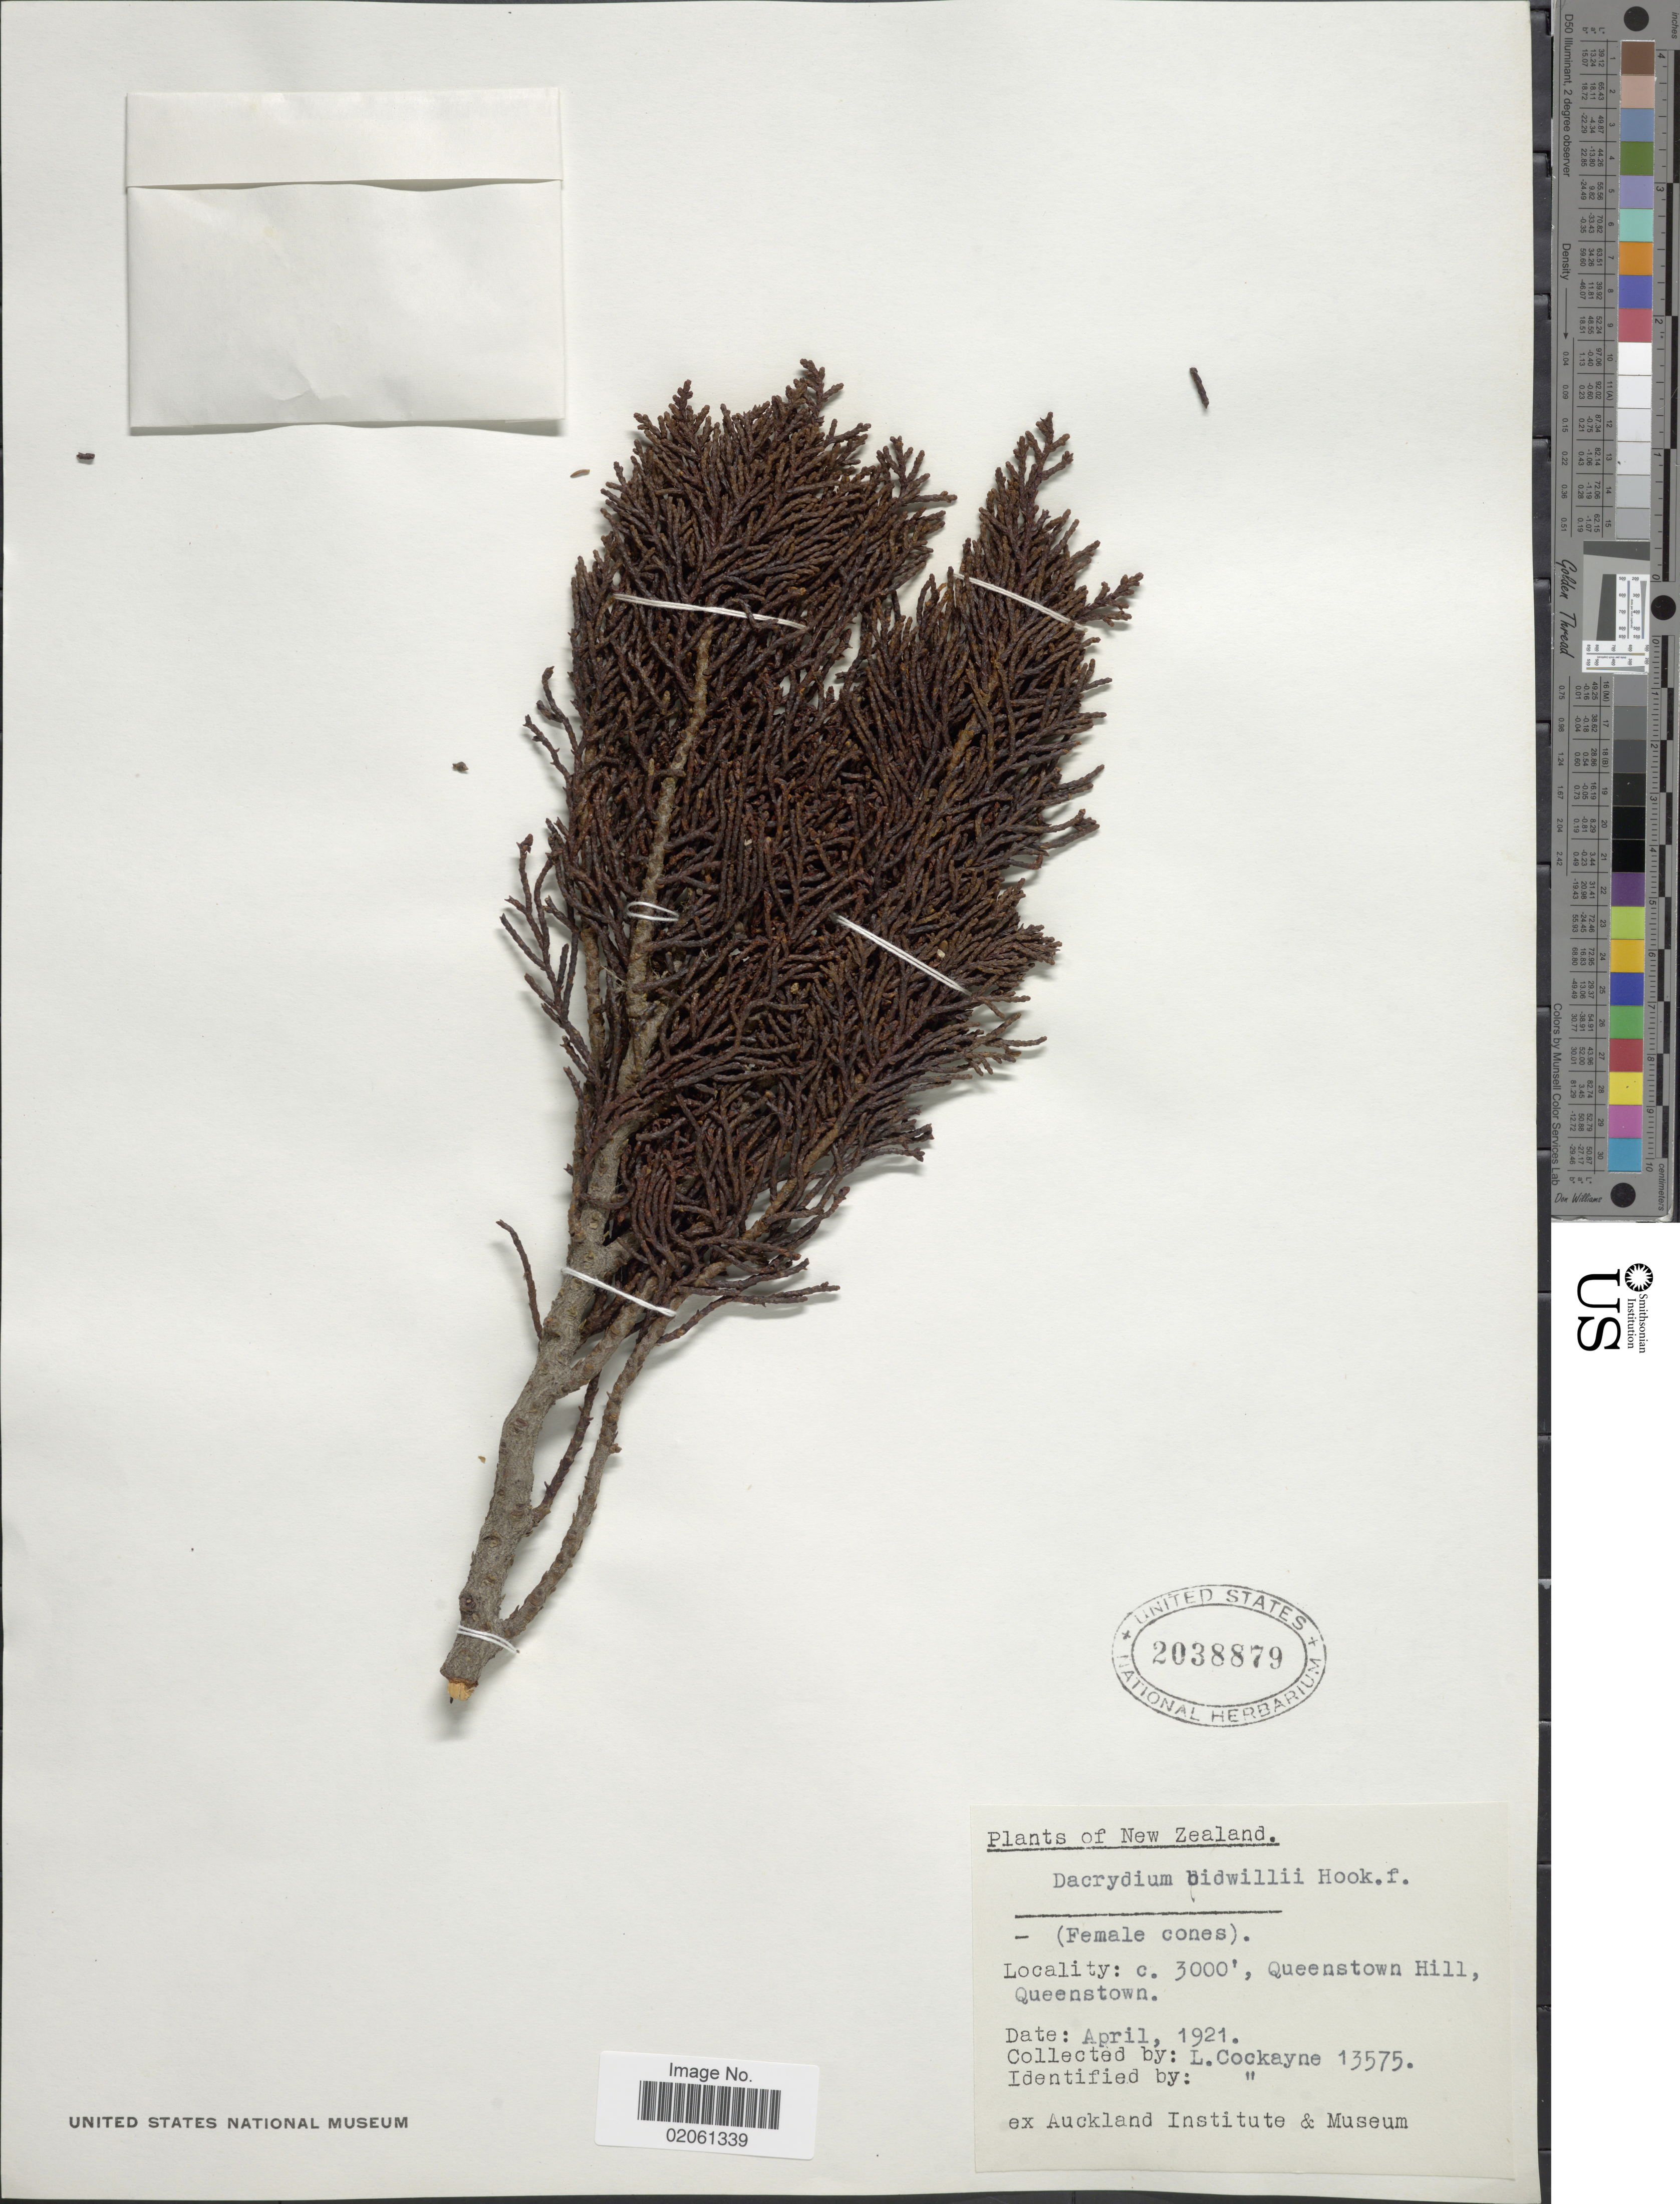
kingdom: Plantae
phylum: Tracheophyta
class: Pinopsida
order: Pinales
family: Podocarpaceae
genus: Dacrydium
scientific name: Dacrydium bidwillii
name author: Hook. f. ex Kirk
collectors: L. Cockayne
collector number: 13575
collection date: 1921-04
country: New Zealand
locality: Queenstown Hill, Queenstown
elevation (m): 914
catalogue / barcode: US 2038879